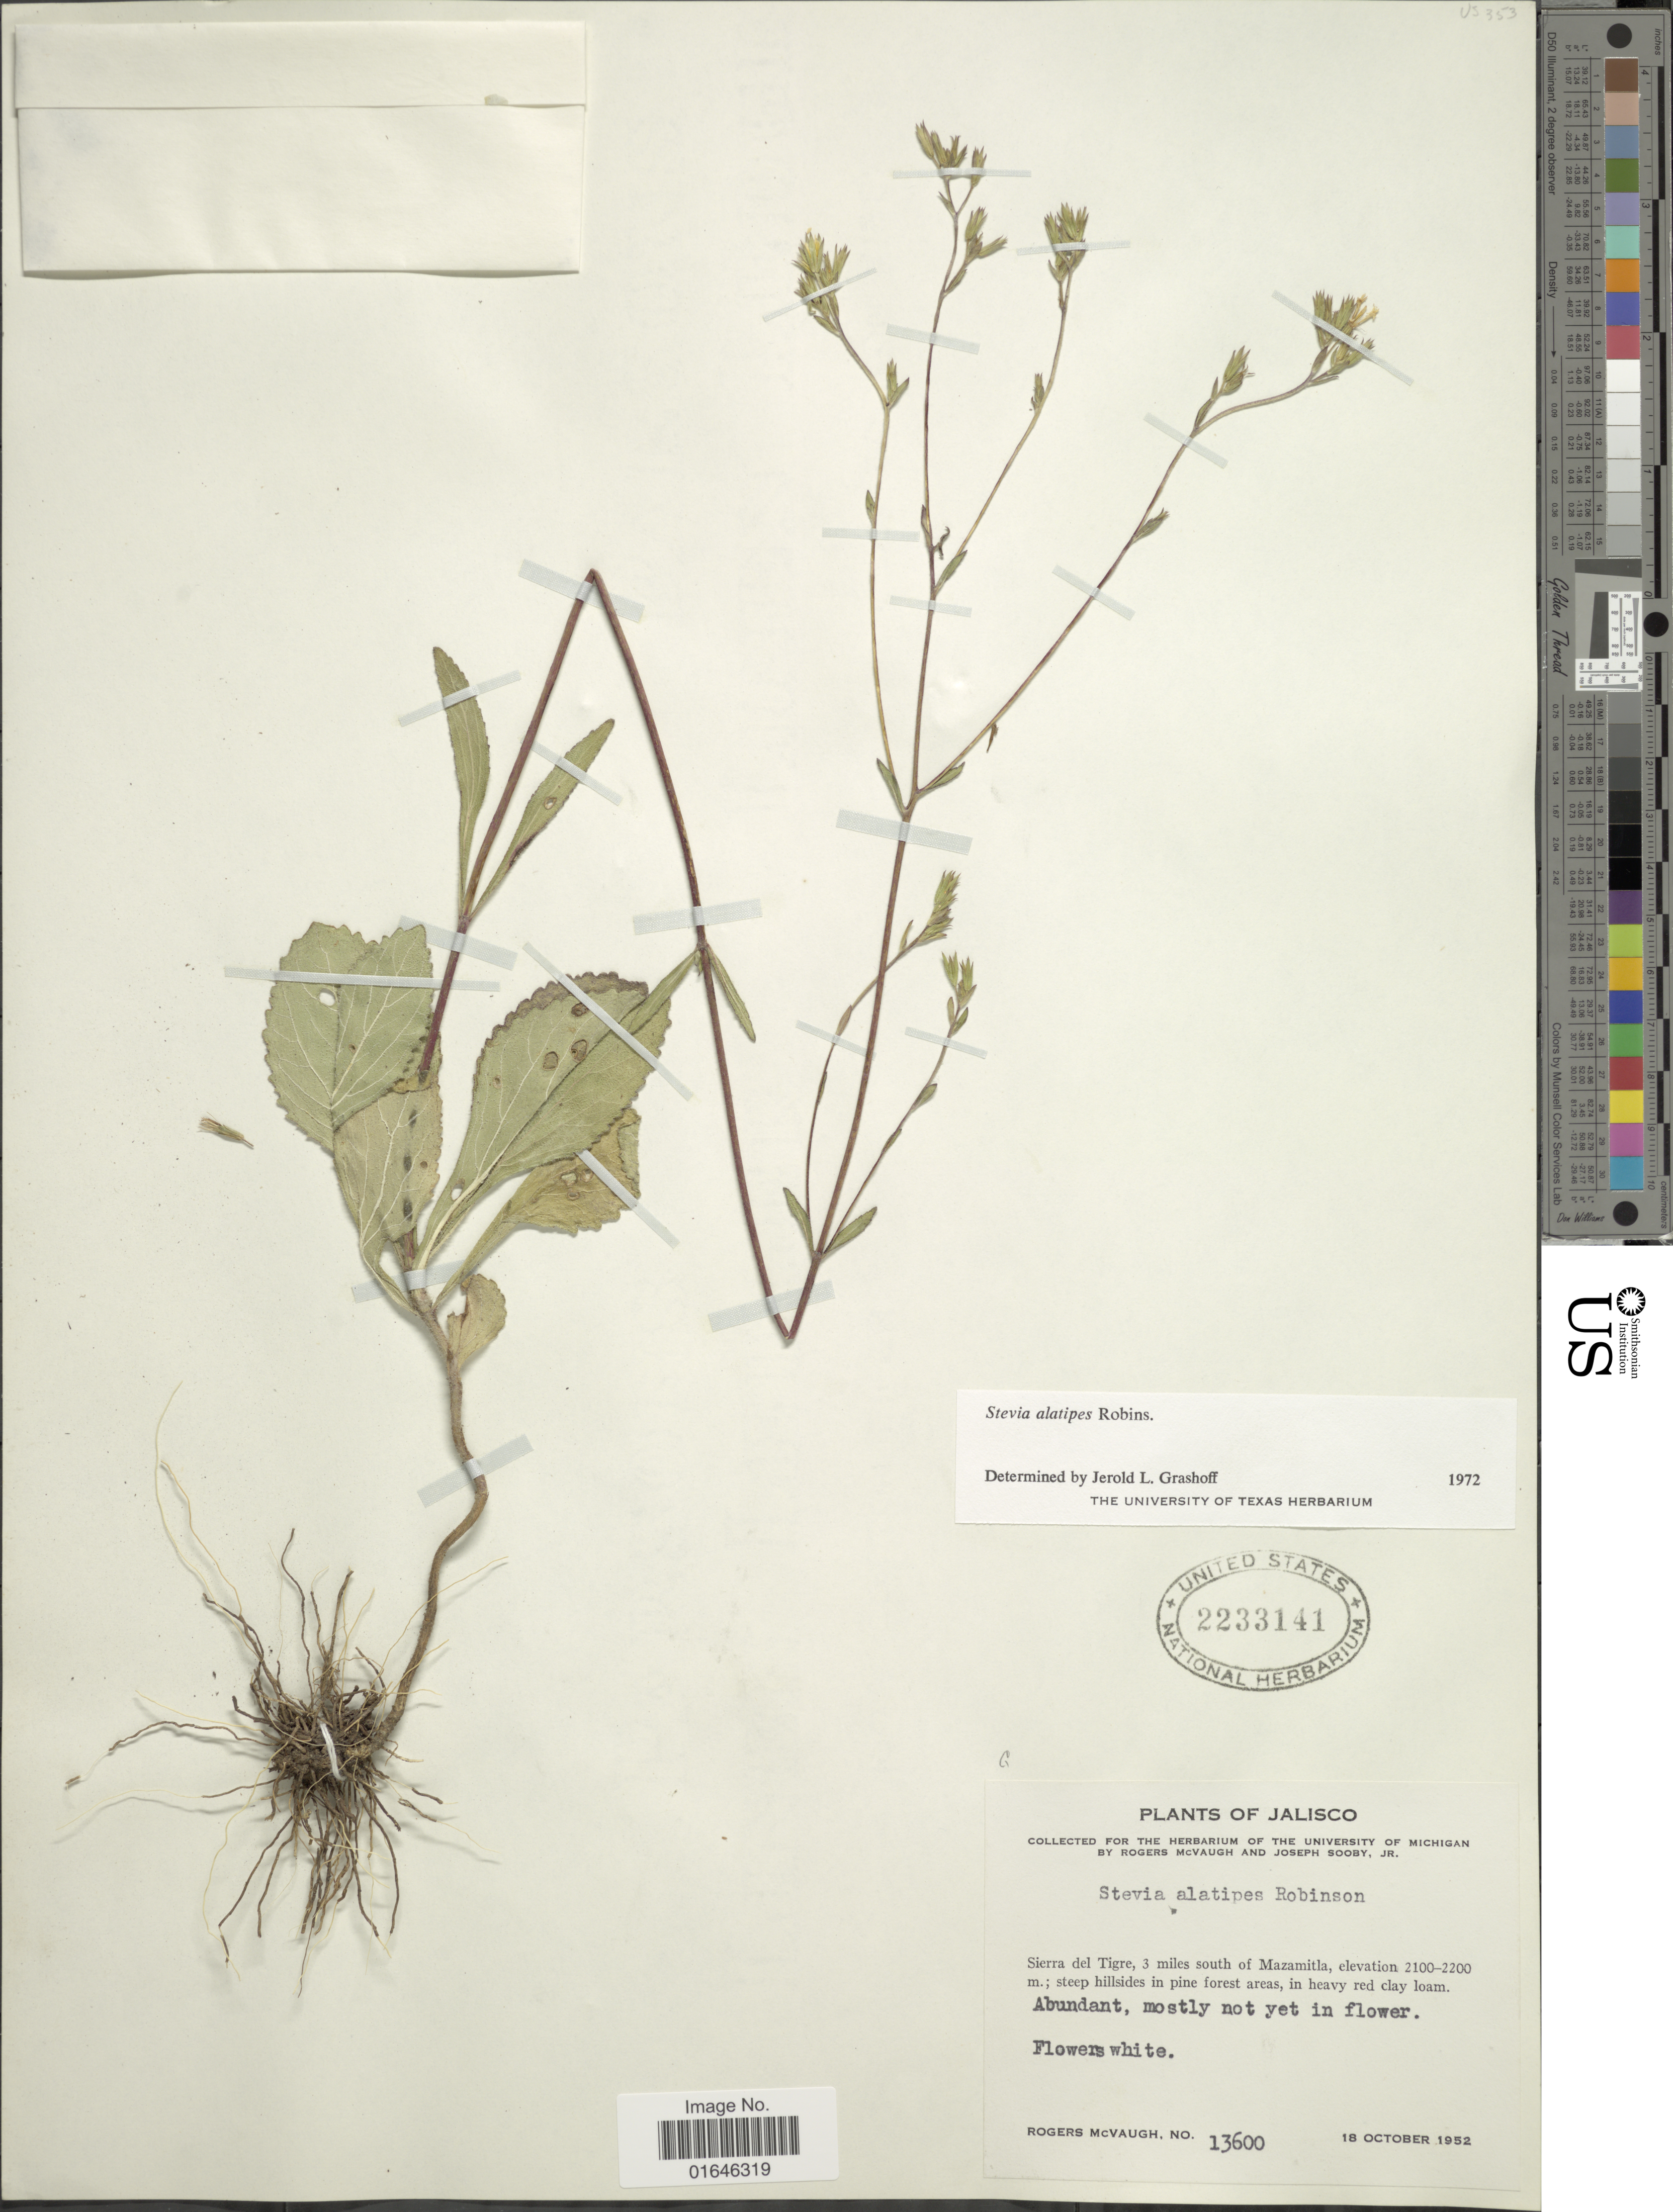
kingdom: Plantae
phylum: Tracheophyta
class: Magnoliopsida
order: Asterales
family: Asteraceae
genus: Stevia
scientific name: Stevia alatipes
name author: B.L. Rob.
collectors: R. McVaugh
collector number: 13600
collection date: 1952-10-18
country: Mexico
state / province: Jalisco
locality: Sierra del Tigre, 3 miles south of Mazamitla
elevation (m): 2100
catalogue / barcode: US 2233141